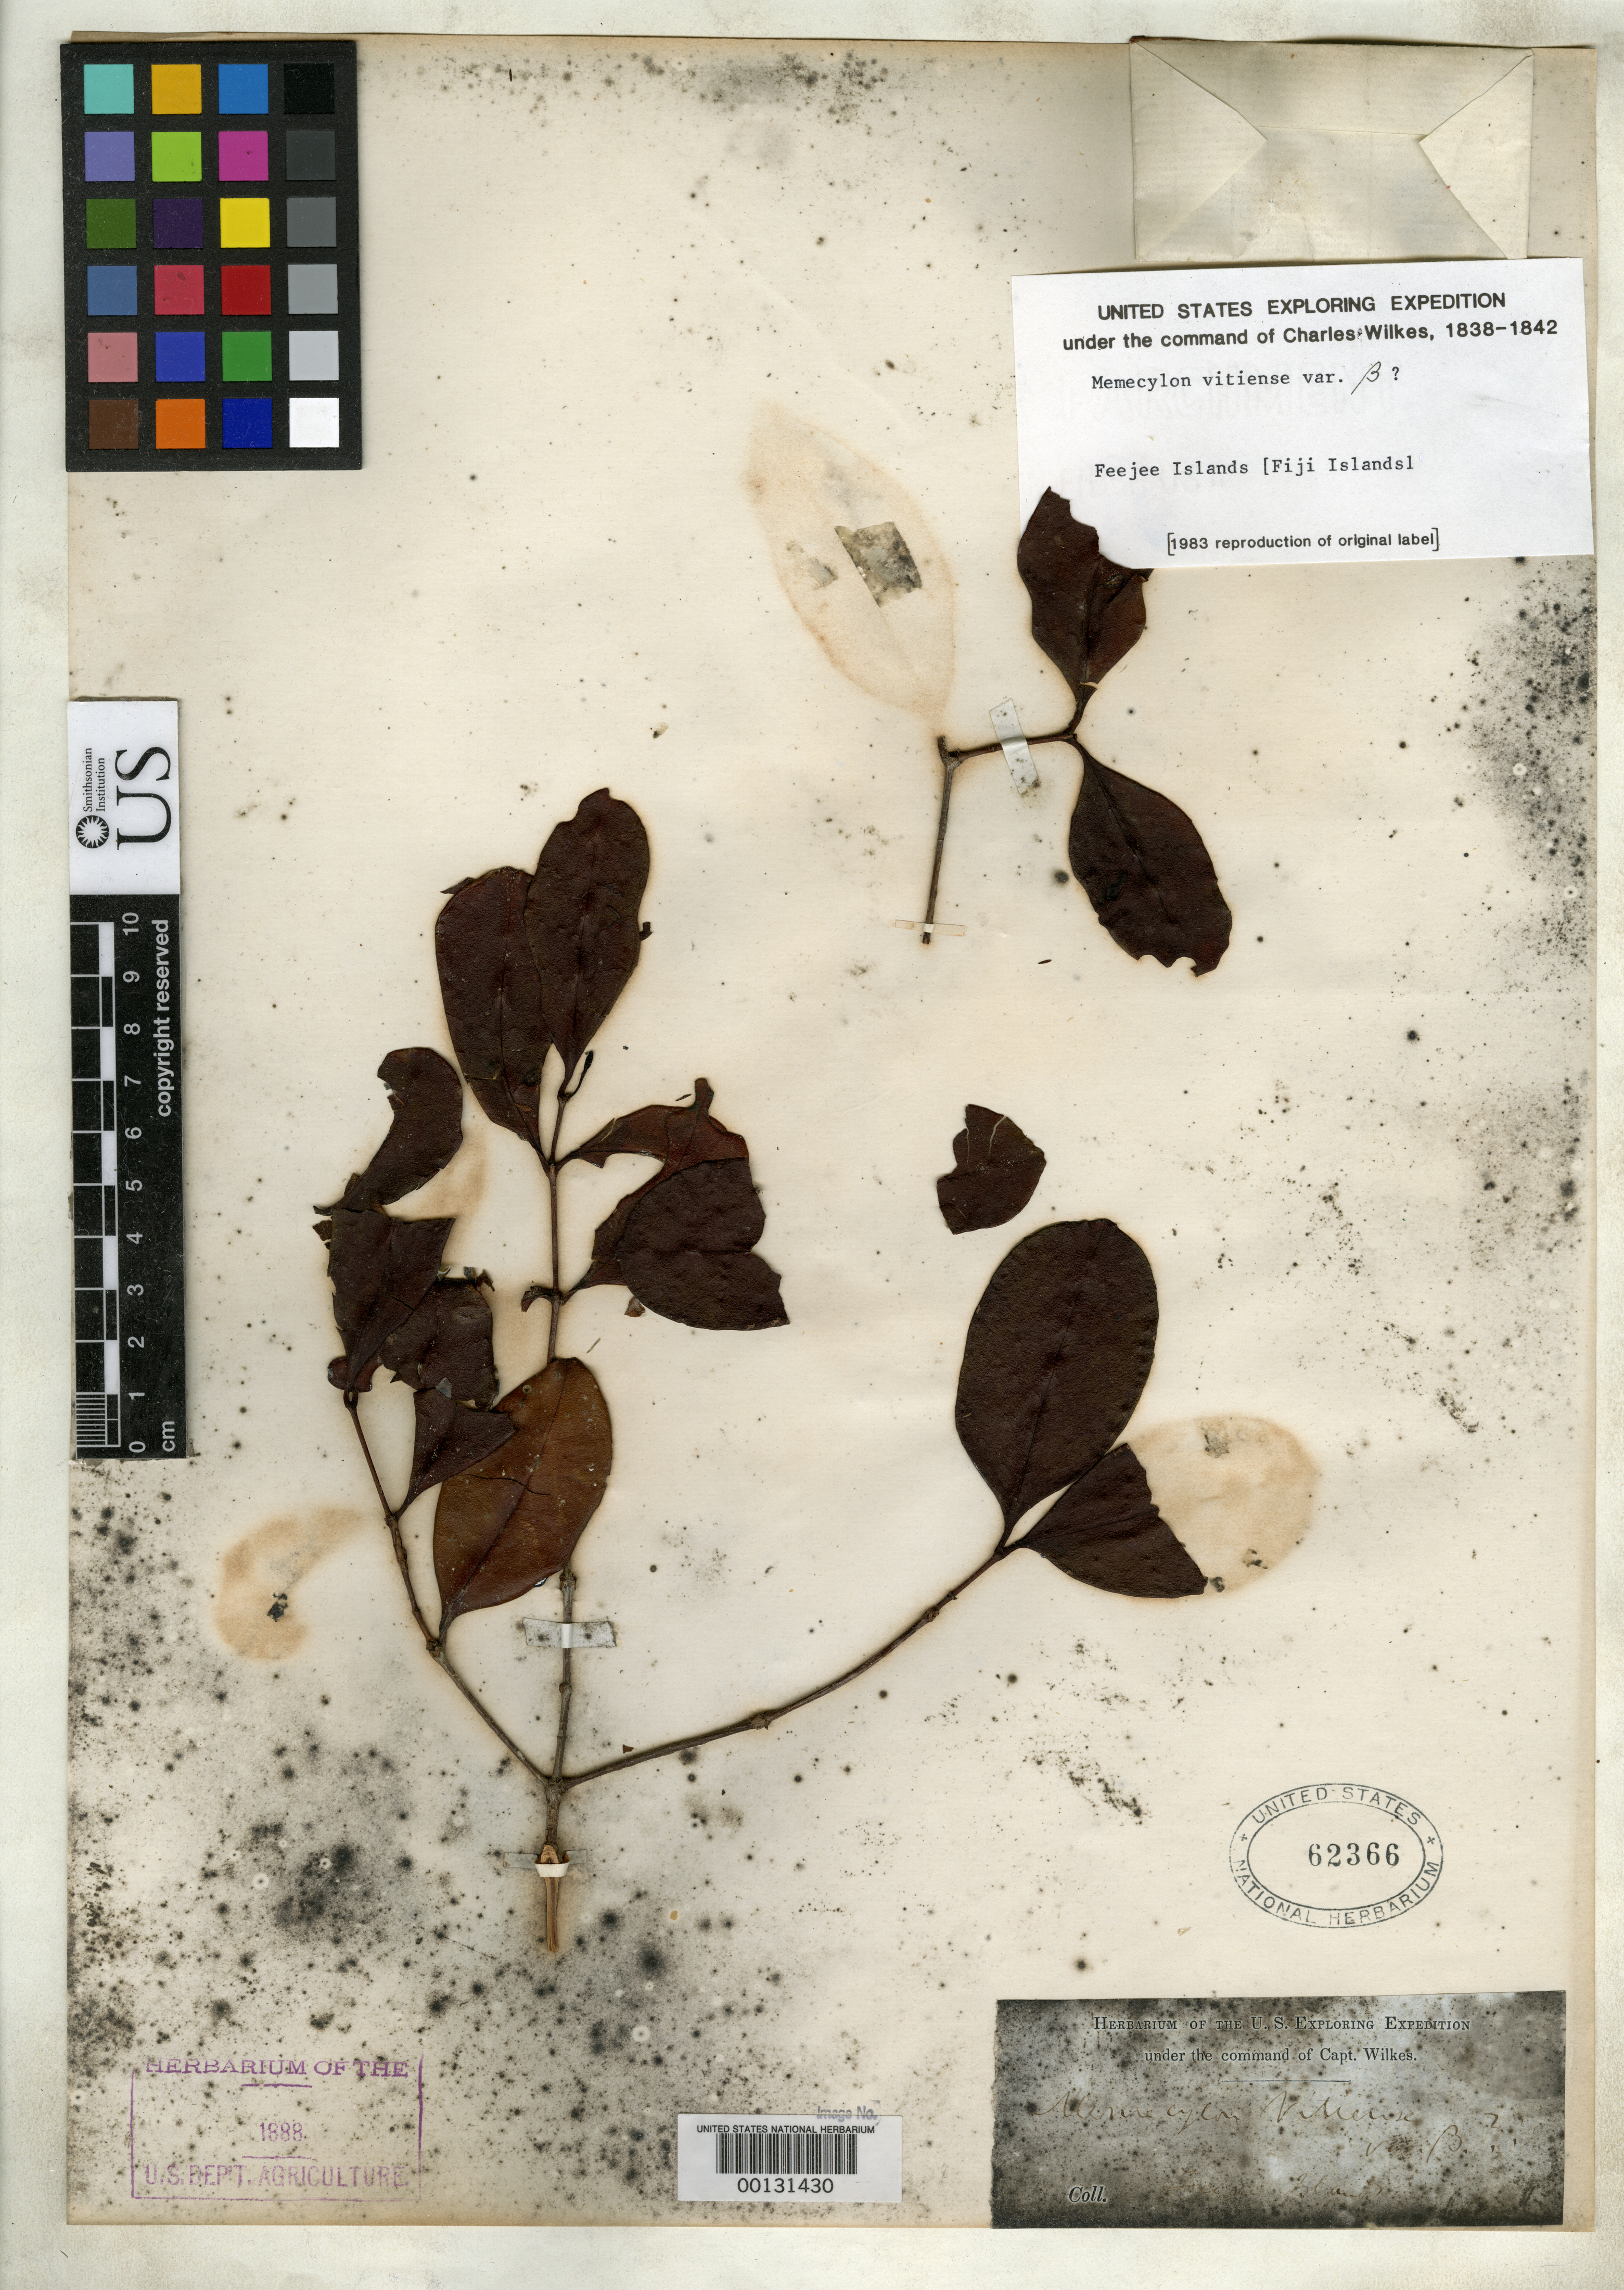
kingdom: Plantae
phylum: Tracheophyta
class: Magnoliopsida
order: Myrtales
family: Melastomataceae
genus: Memecylon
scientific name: Memecylon vitiense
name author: A. Gray in Wilkes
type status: Syntype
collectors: Wilkes Explor. Exped.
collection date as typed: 1838 to -- --- 1842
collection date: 1838/1842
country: Fiji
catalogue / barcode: US 62366